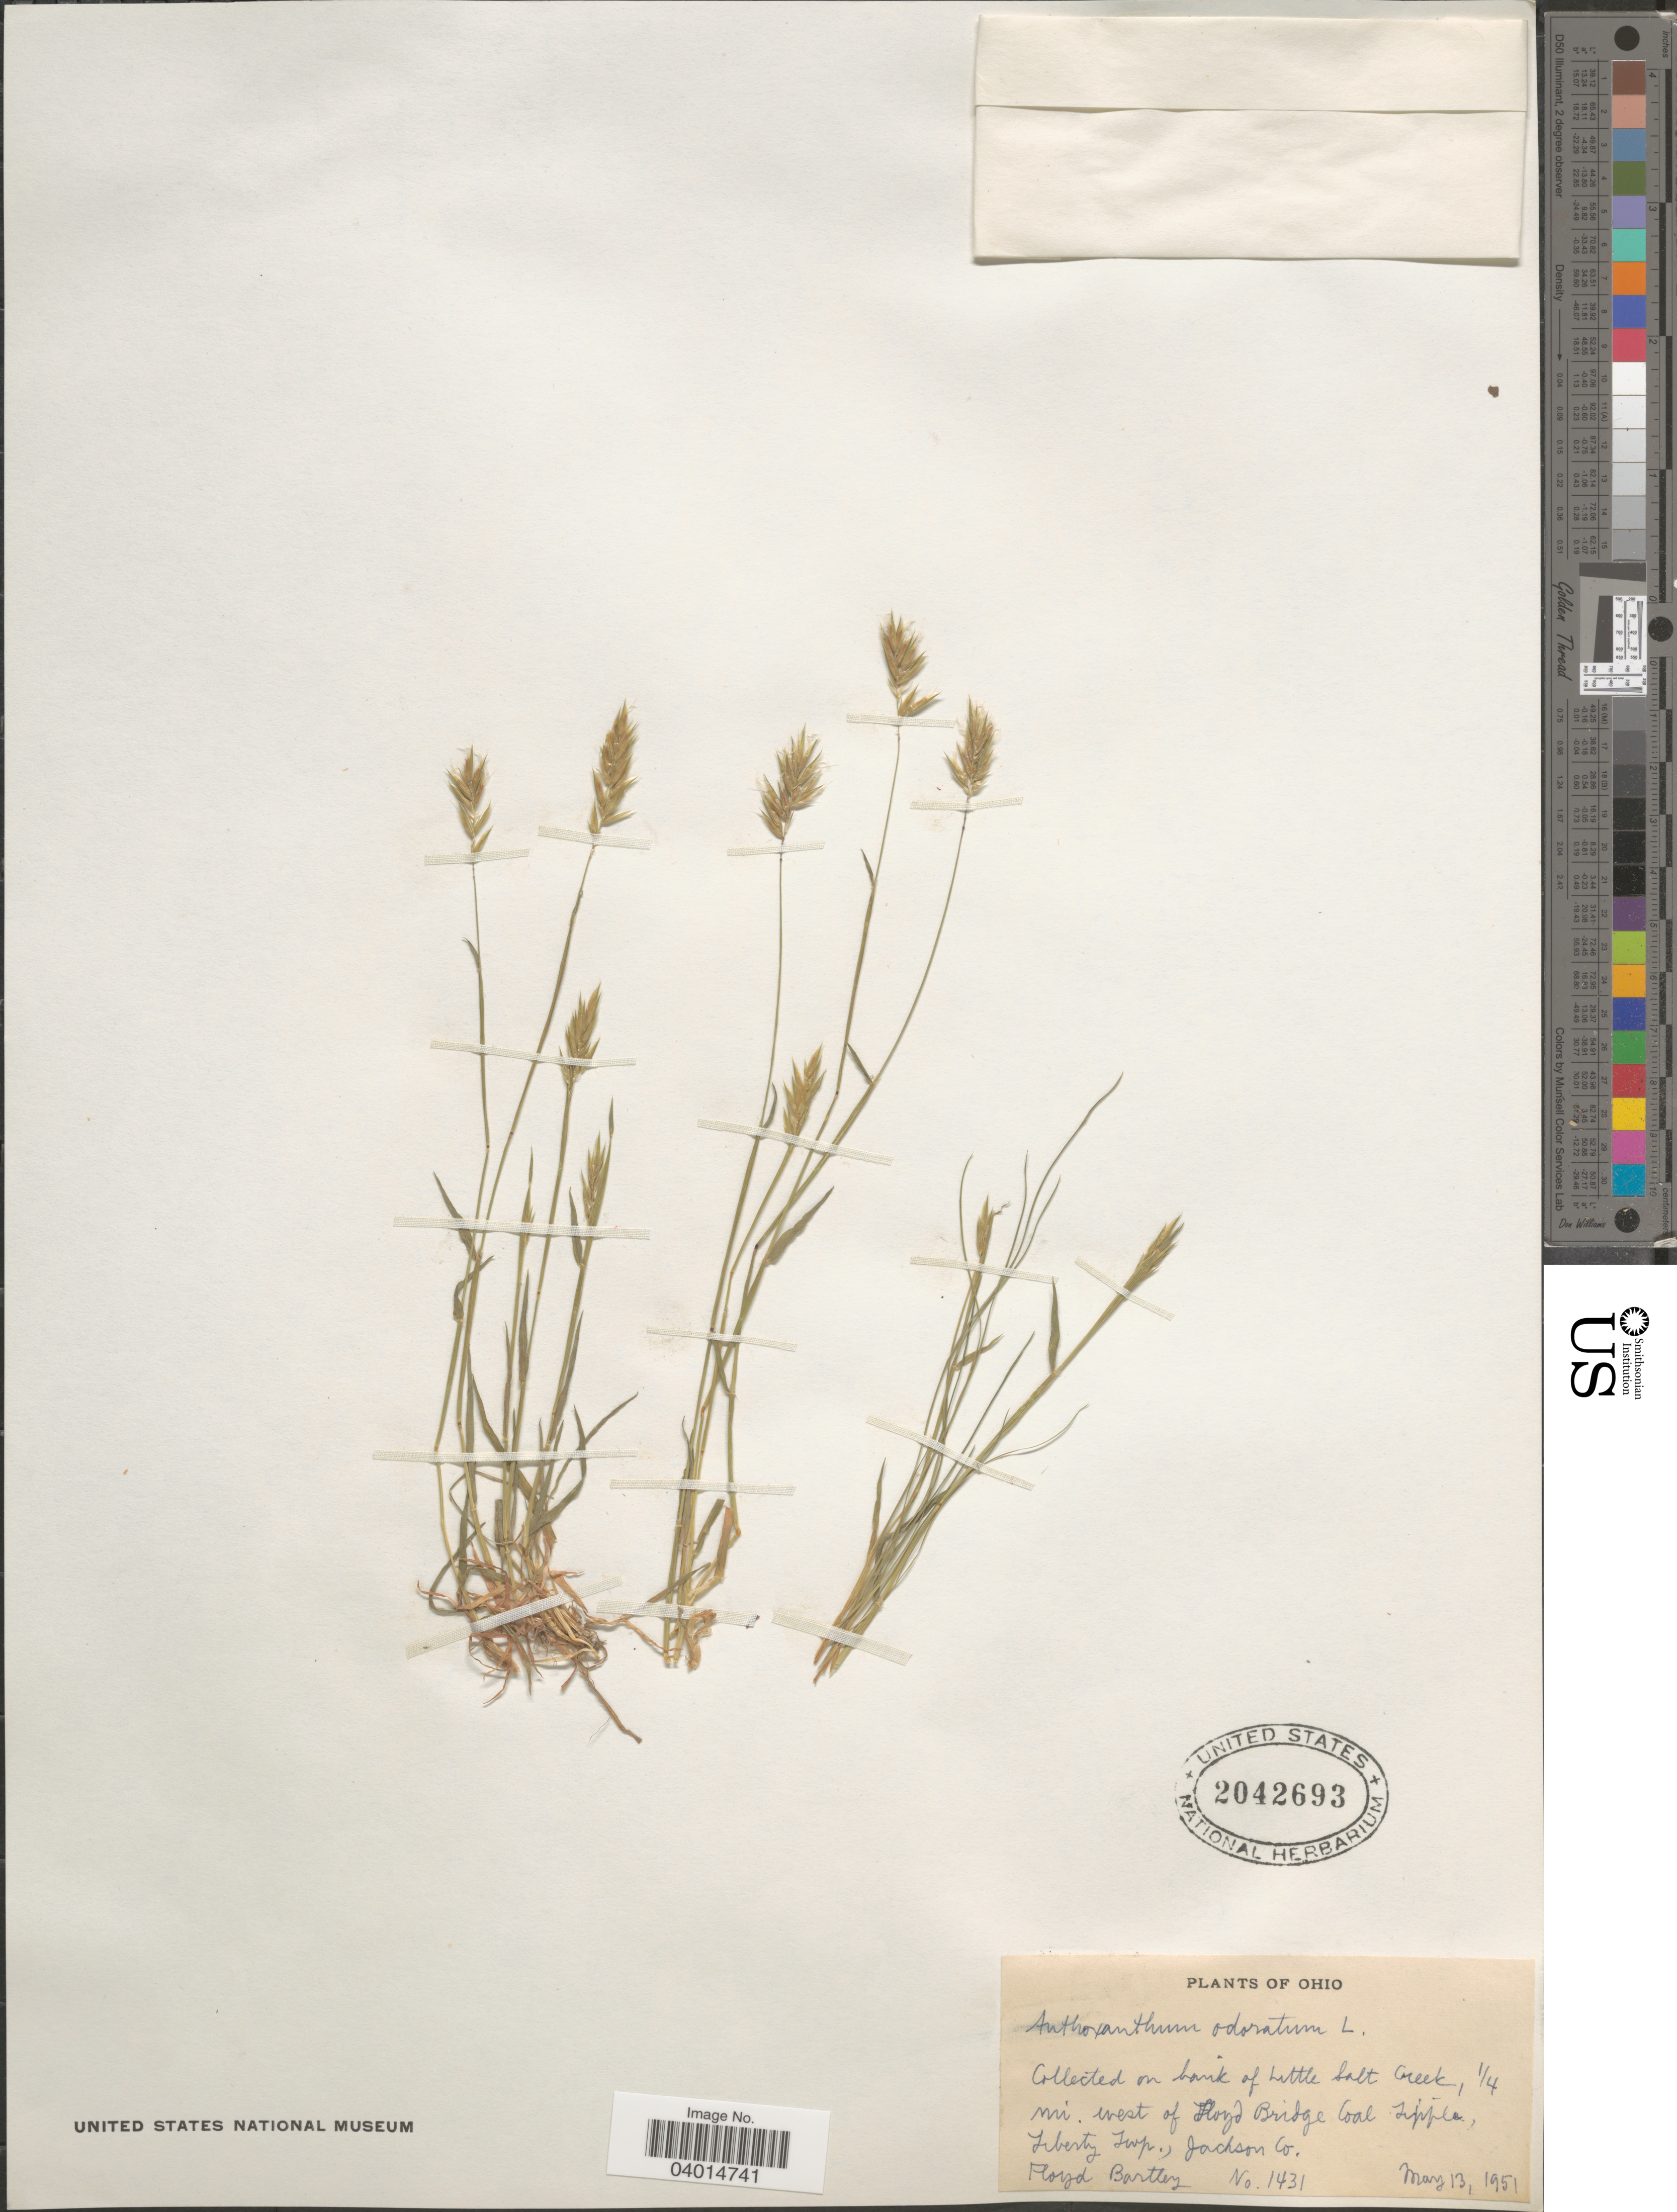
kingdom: Plantae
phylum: Tracheophyta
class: Liliopsida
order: Poales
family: Poaceae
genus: Anthoxanthum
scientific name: Anthoxanthum odoratum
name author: L.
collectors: F. Bartley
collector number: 1431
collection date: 1951-05-13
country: United States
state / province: Ohio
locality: On the bank of Little Salt Creek, ¼ mi. west of Floyd Bridge Coal Tipple, Liberty Twp., Jackson Co.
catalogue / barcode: US 2042693